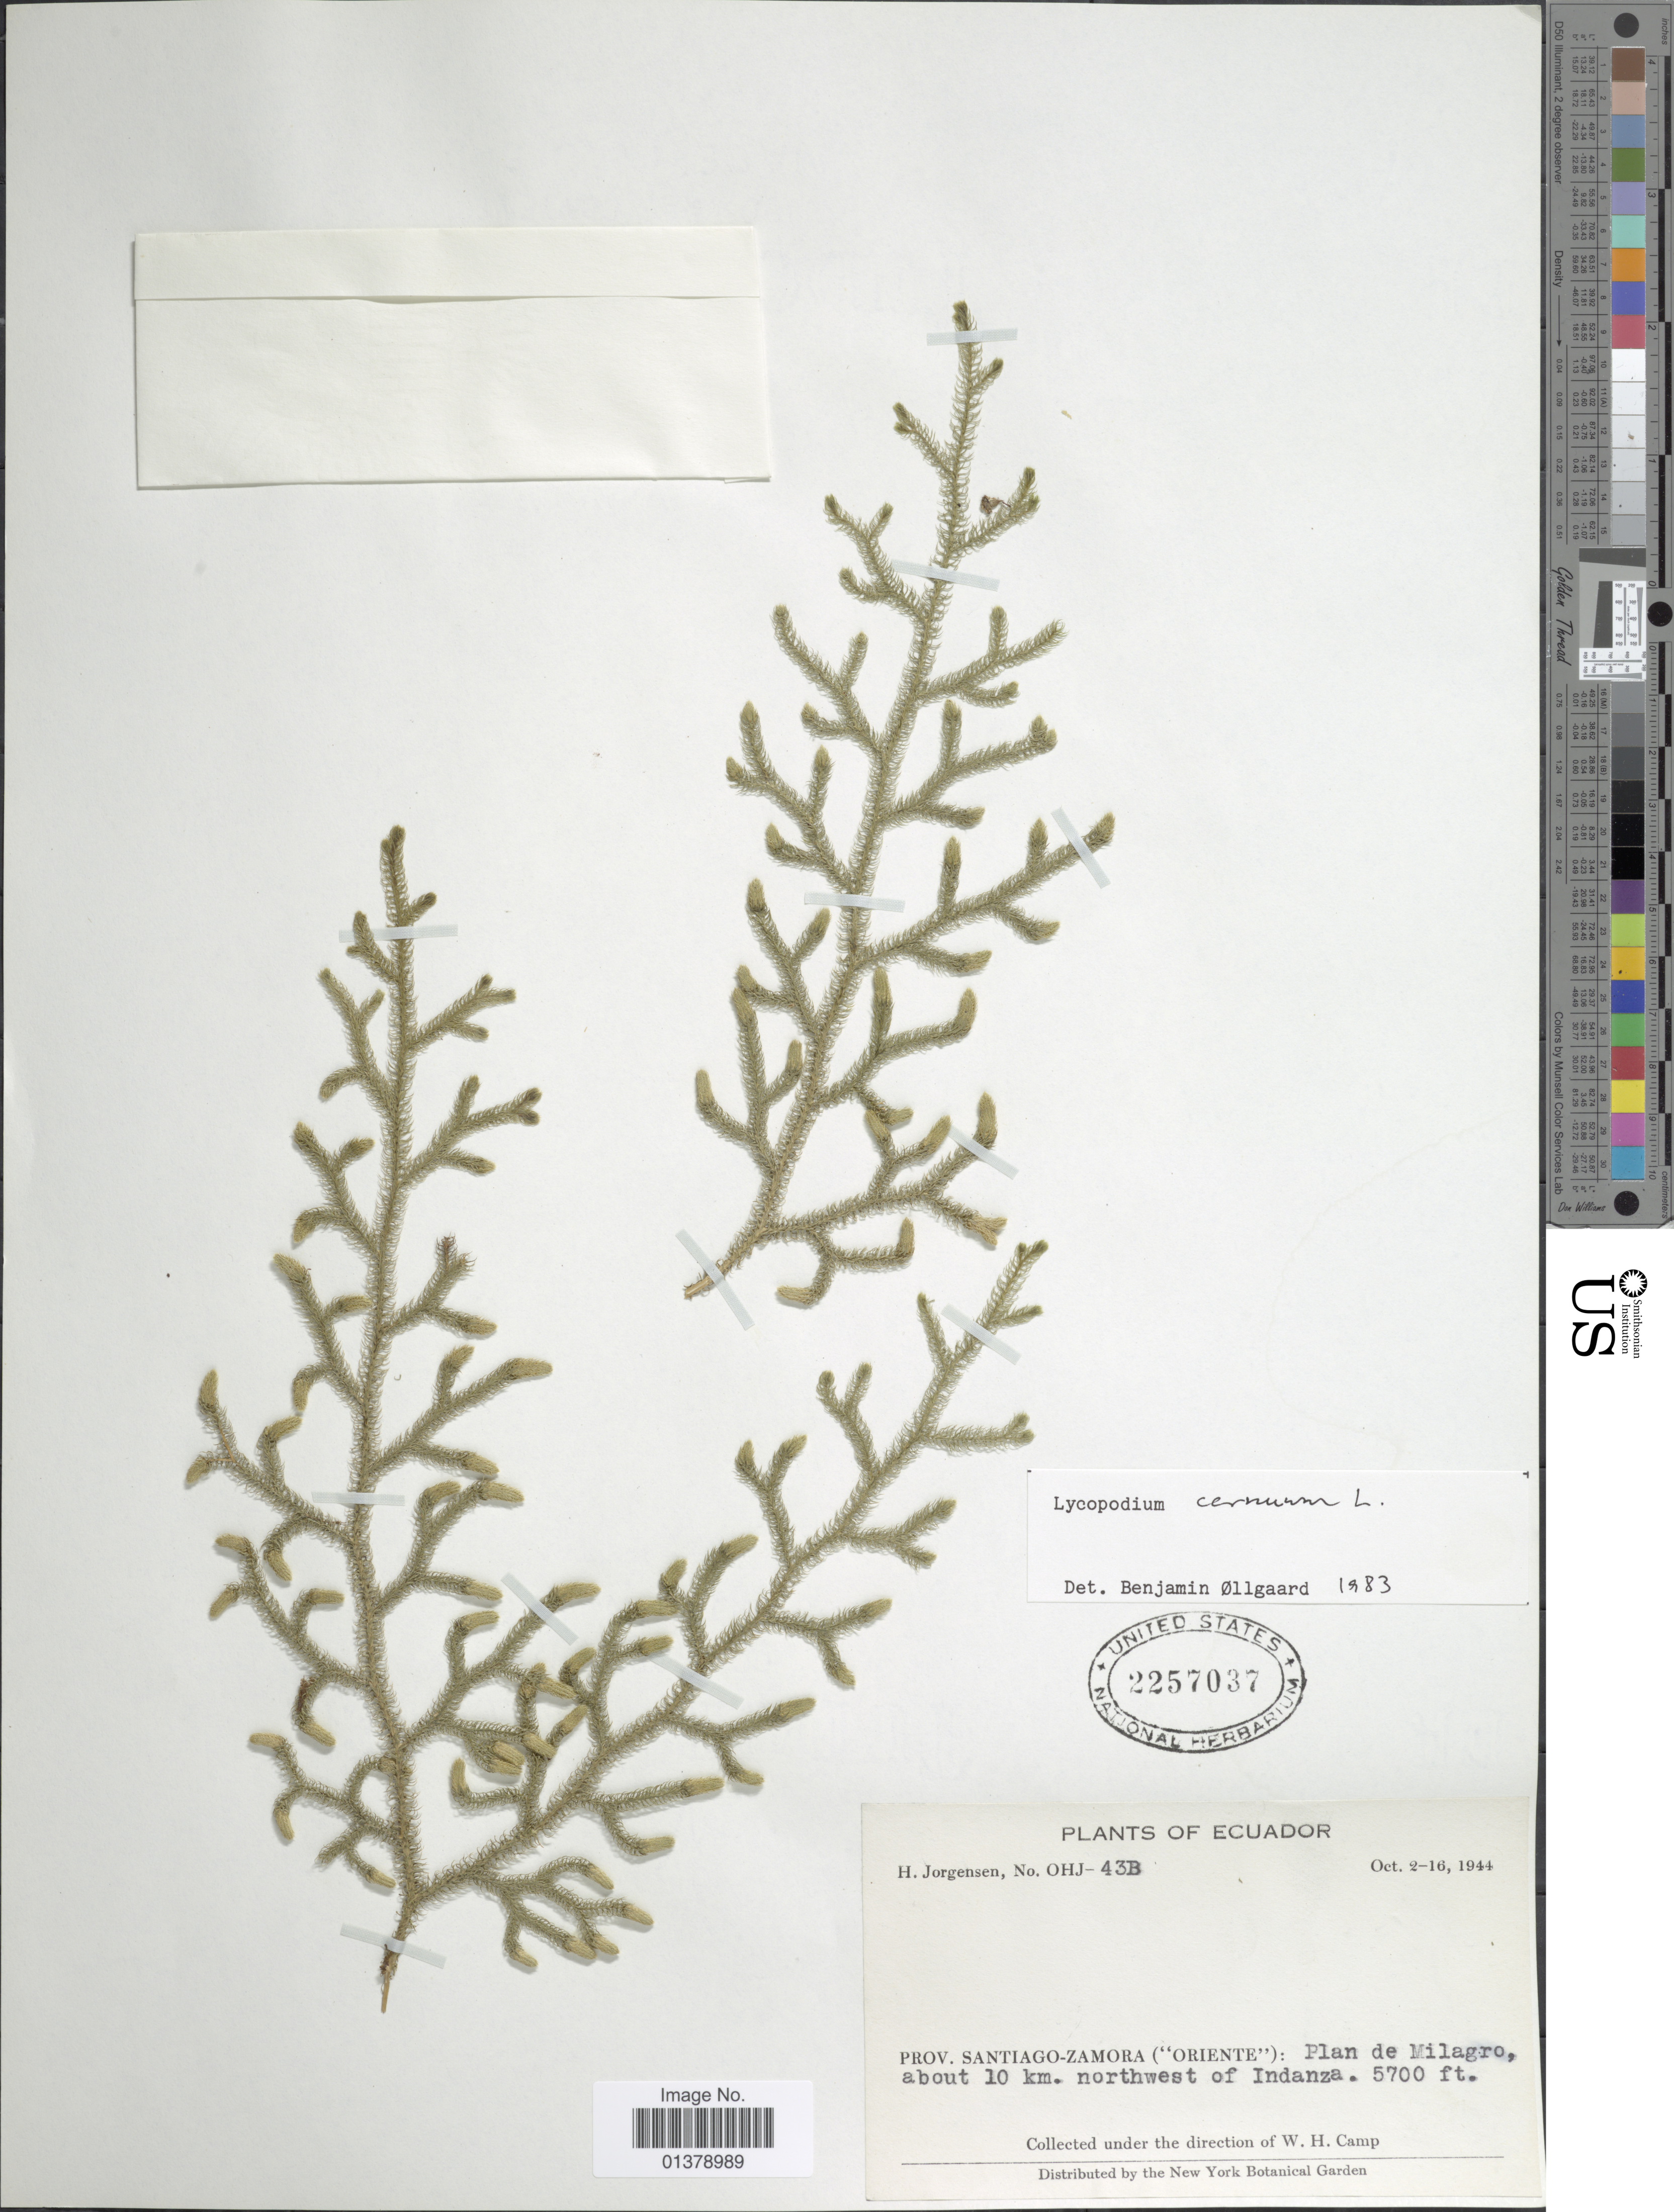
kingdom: Plantae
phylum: Tracheophyta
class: Lycopodiopsida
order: Lycopodiales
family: Lycopodiaceae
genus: Palhinhaea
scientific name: Palhinhaea cernua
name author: (L.) Vasc. & Franco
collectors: H. Jørgensen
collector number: OHJ-43B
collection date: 1944-10-02/1944-10-16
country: Ecuador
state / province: Morona-Santiago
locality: Plan de Milagro, about 10km northwest of Indanza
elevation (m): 1737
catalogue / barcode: US 2257037